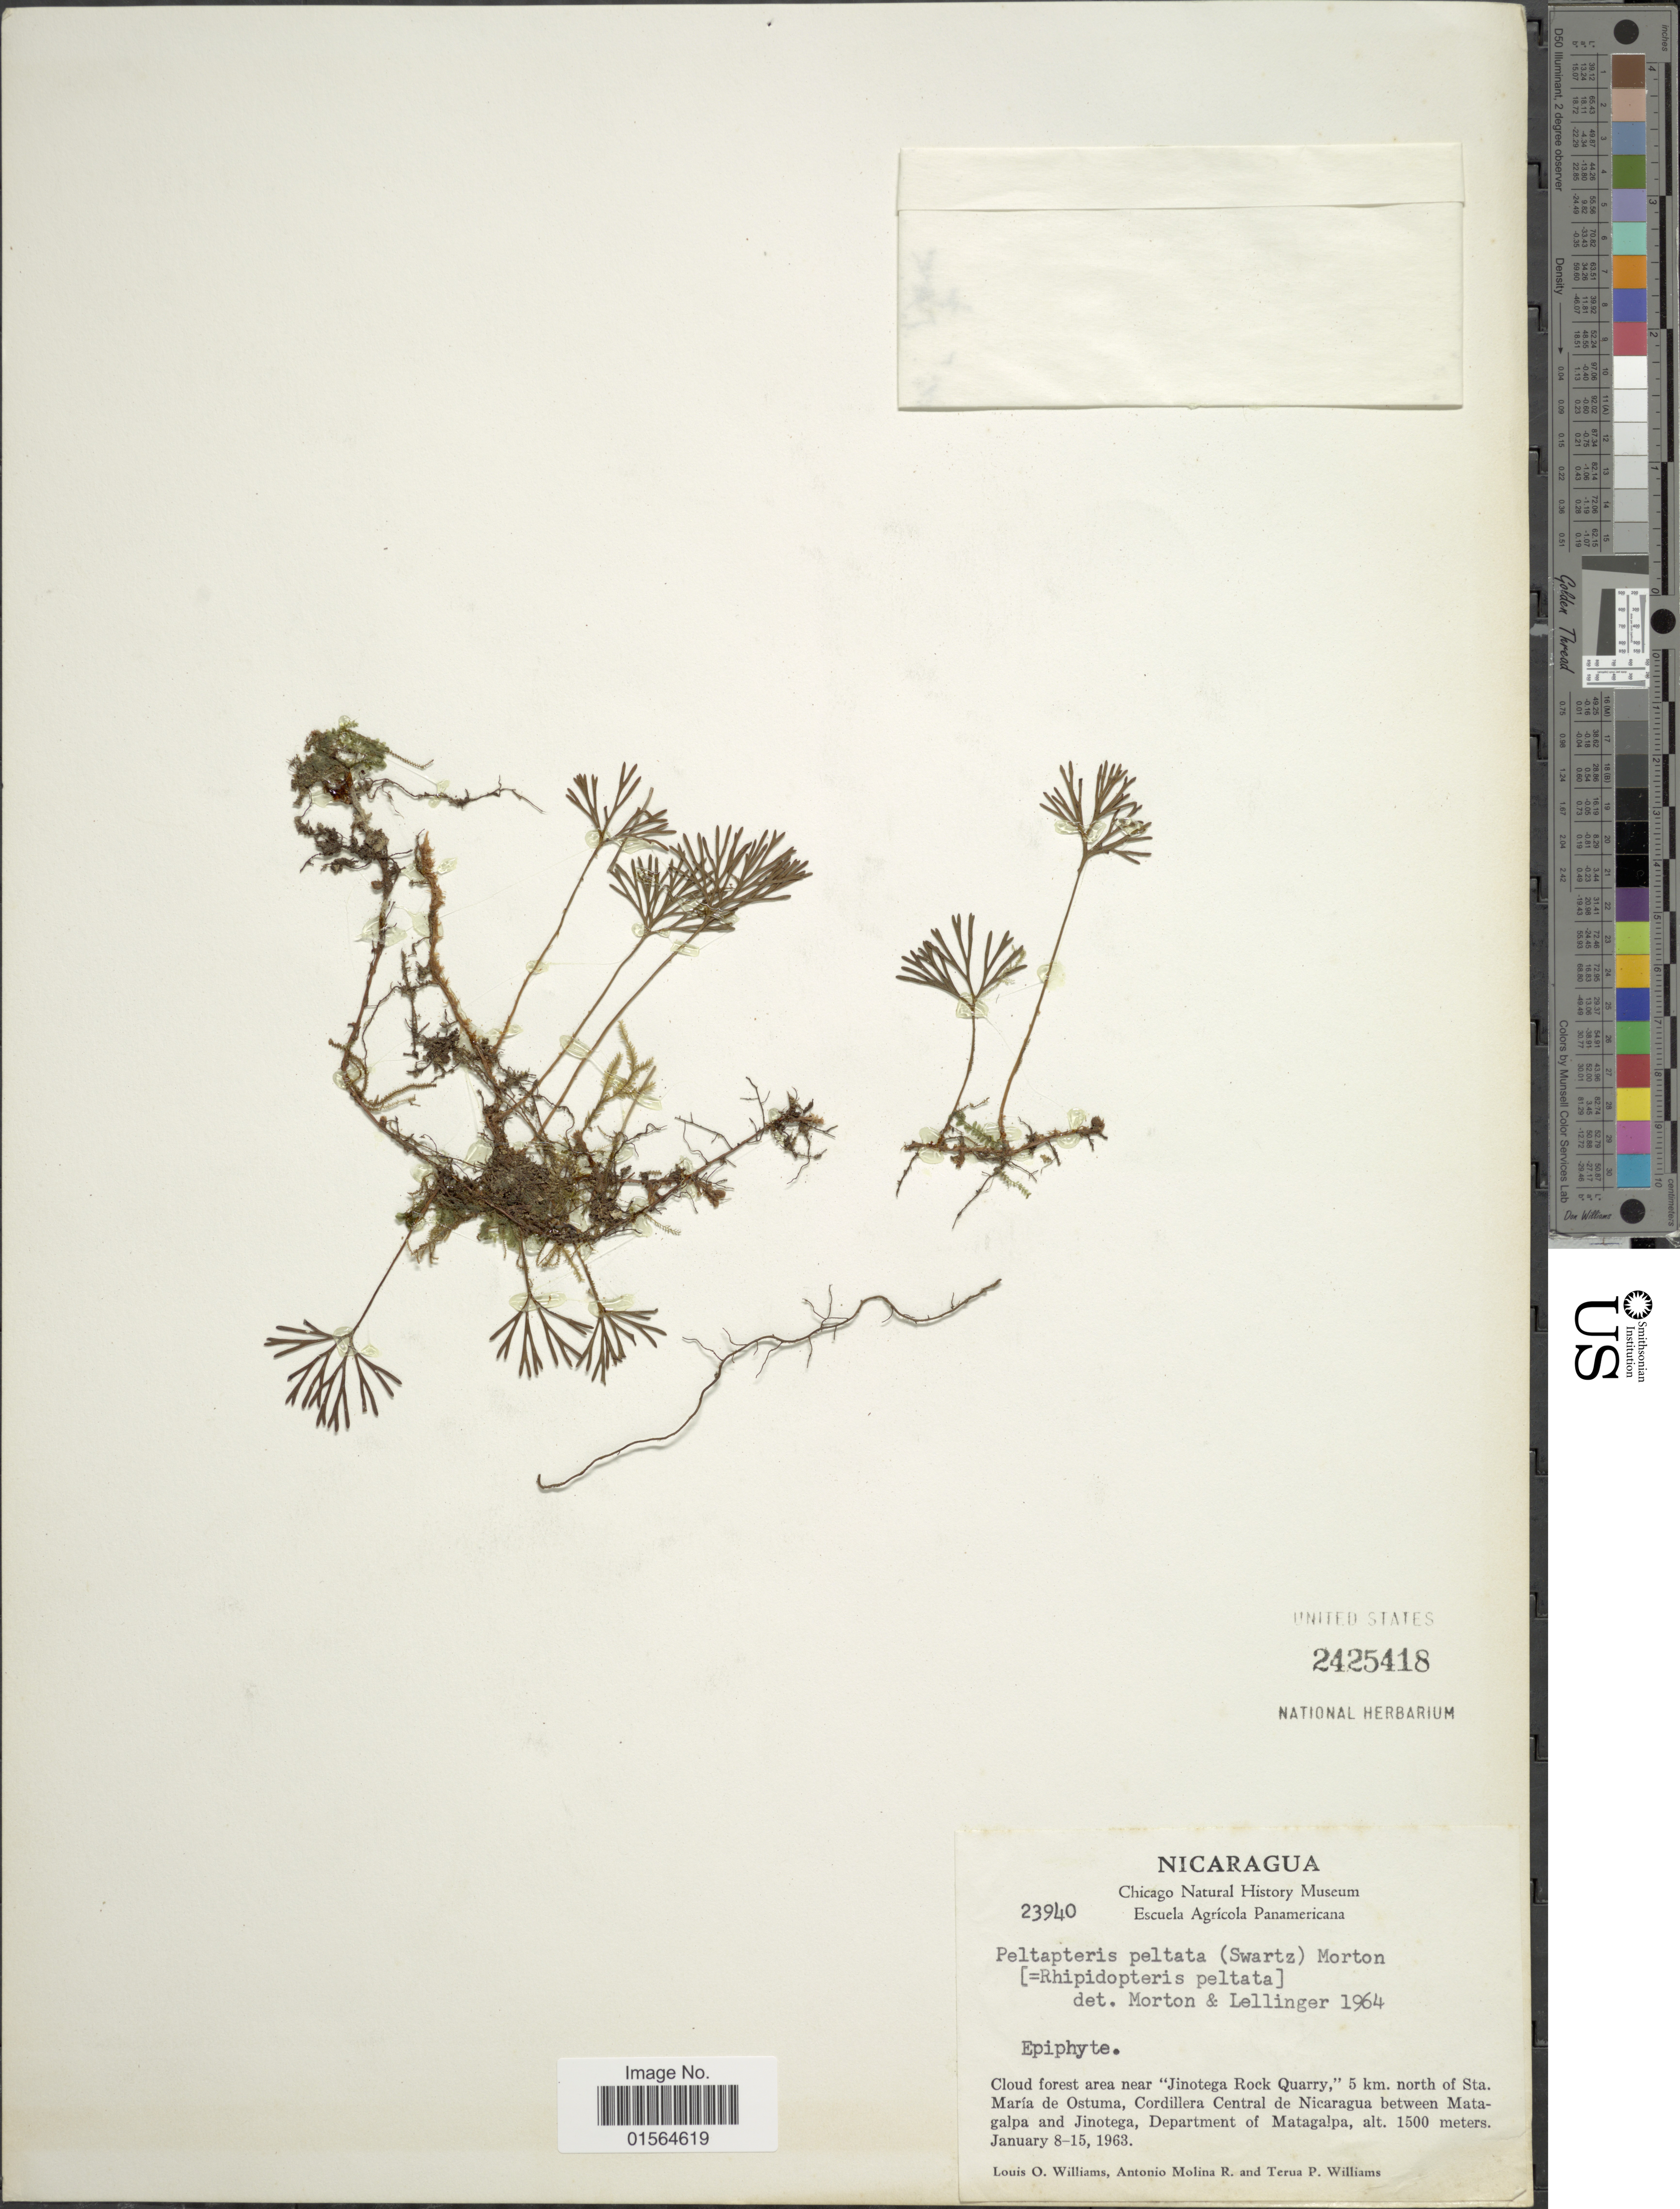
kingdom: Plantae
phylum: Tracheophyta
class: Polypodiopsida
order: Polypodiales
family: Dryopteridaceae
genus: Elaphoglossum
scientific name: Elaphoglossum peltatum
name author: (Sw.) Urb.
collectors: L. O. Williams, A. Molina R. & T. P. Williams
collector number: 23940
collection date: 1963-01-08/1963-01-15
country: Nicaragua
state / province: Matagalpa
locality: Cloud forest area near "Jinotega Rock Quarry, " 5 km. north of Sta. Maria de Ostuma, Cordillera Central de Nicaragua between Matagalpa and Jinotega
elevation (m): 1500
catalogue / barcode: US 2425418